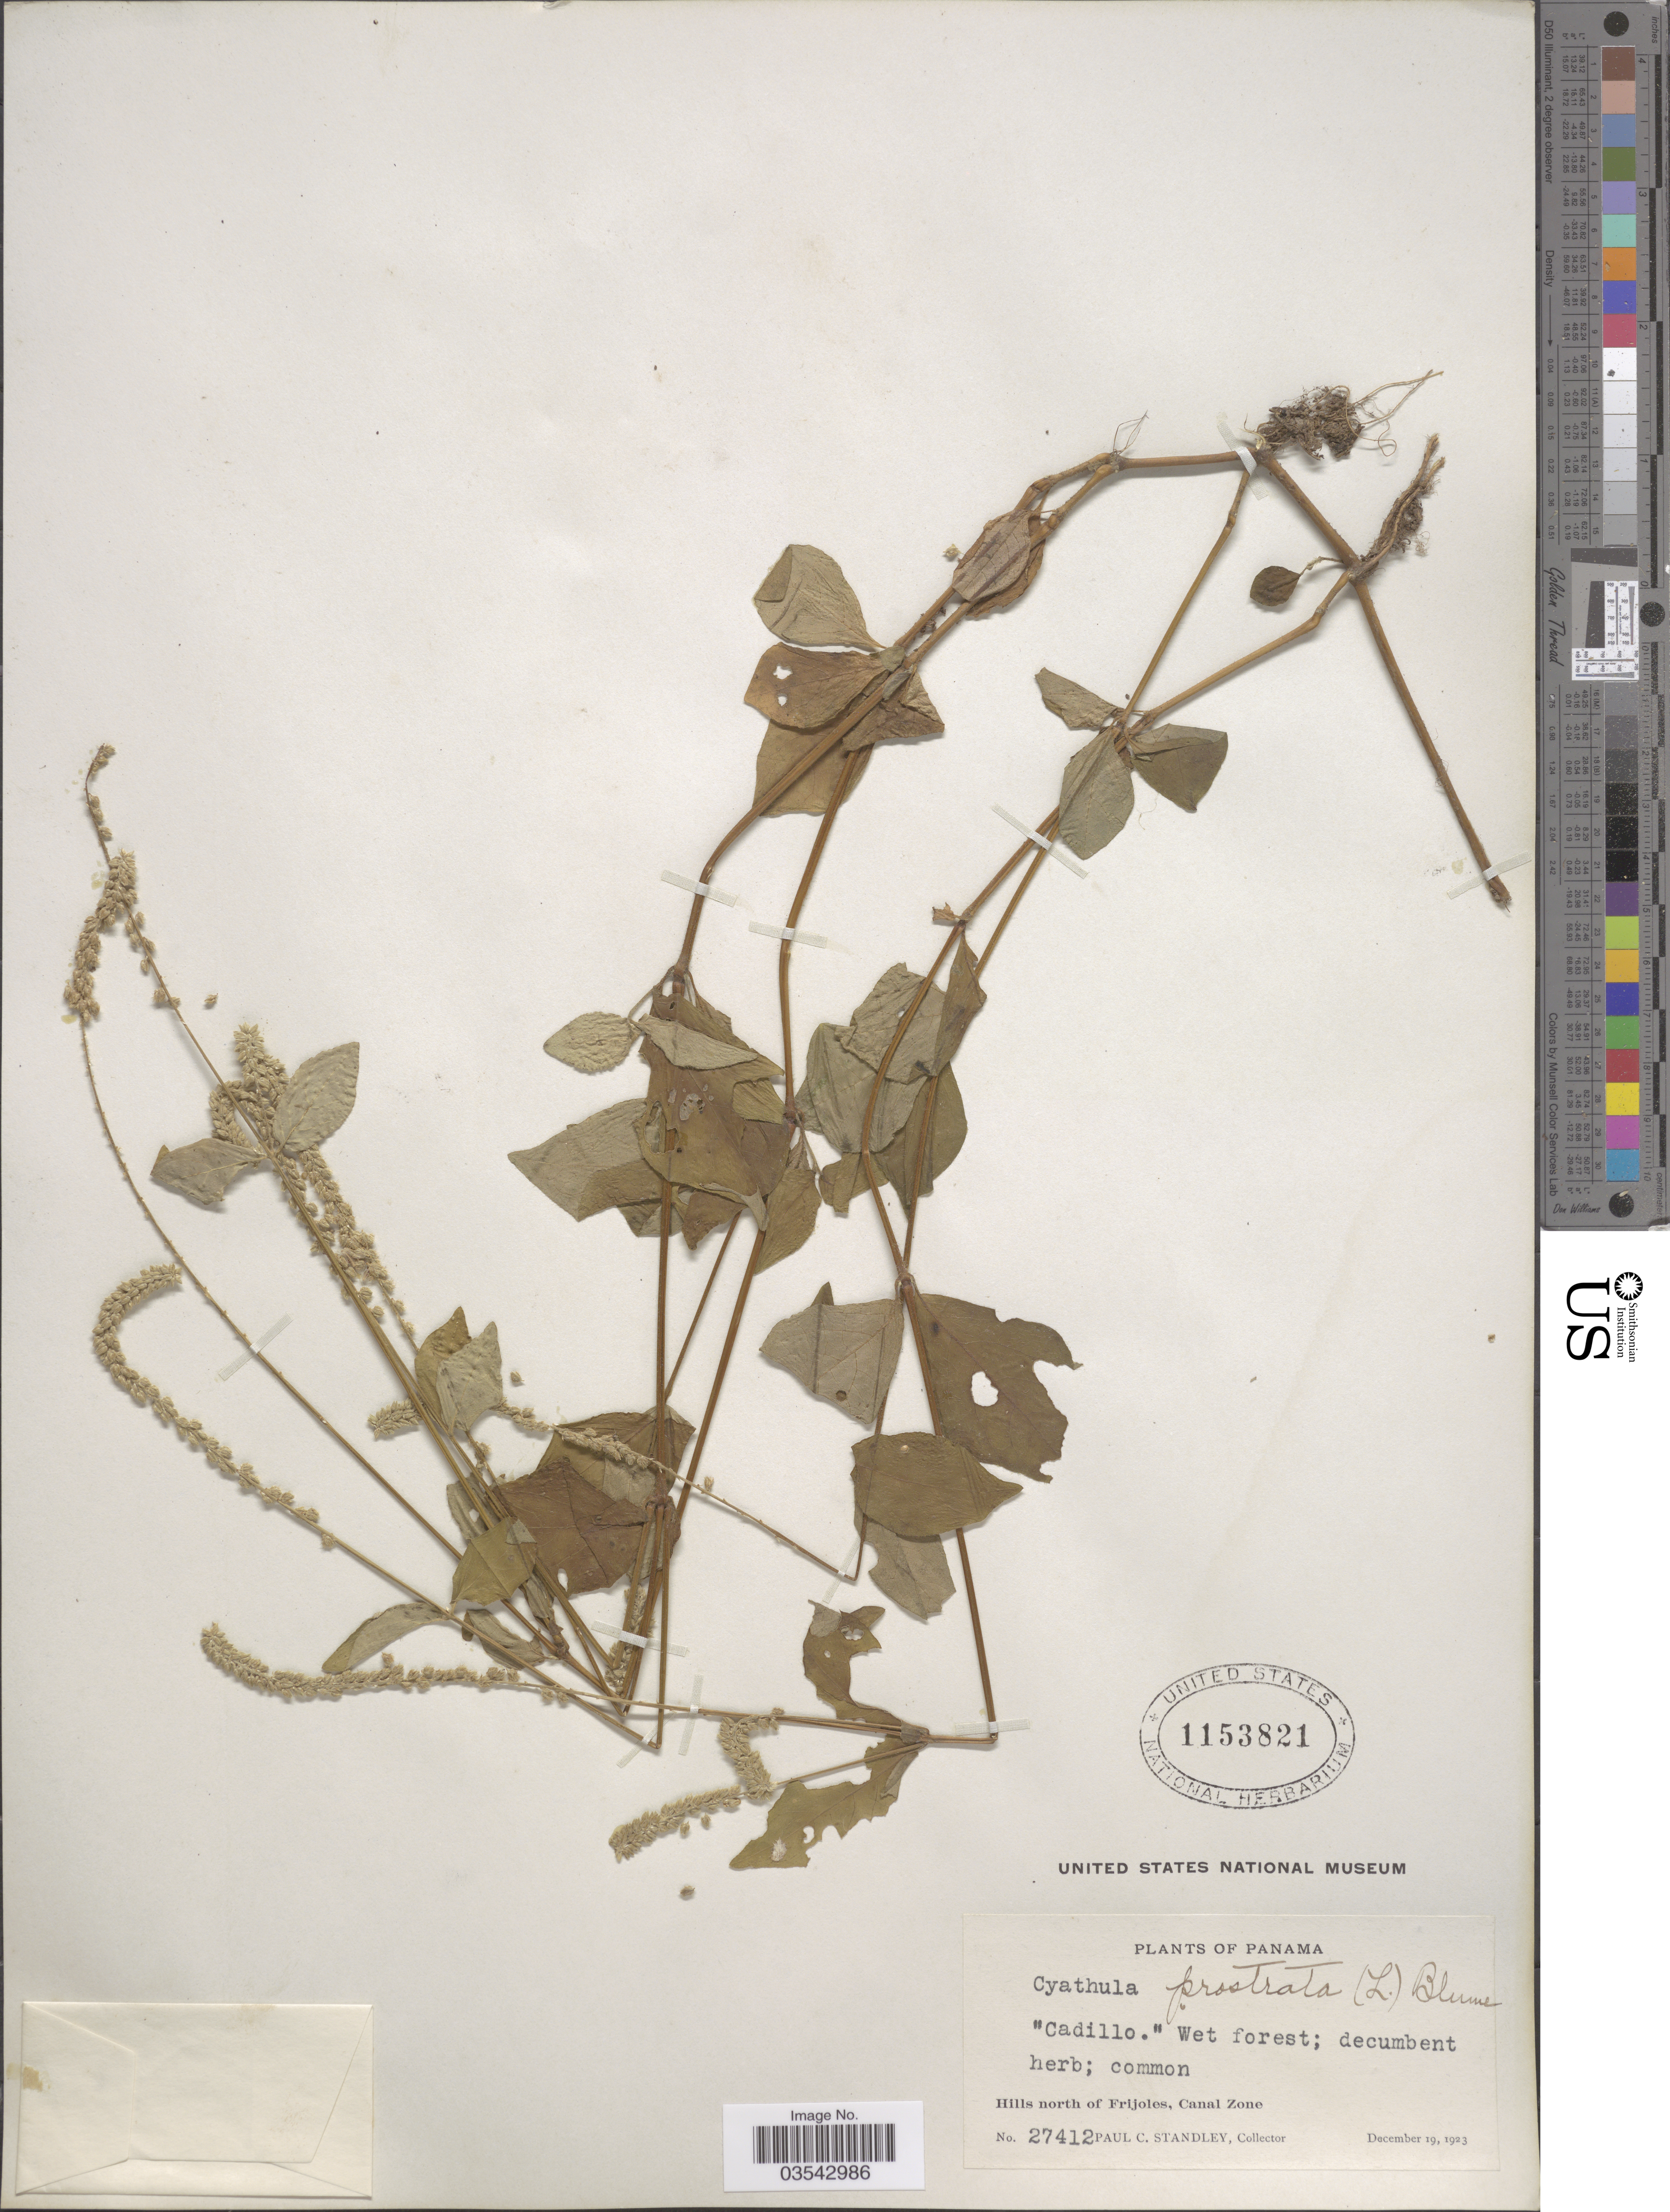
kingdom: Plantae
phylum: Tracheophyta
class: Magnoliopsida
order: Caryophyllales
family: Amaranthaceae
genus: Cyathula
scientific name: Cyathula prostrata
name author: (L.) Blume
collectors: P. C. Standley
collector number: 27412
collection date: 1923-12-19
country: Panama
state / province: Colón / Panamá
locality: Hills north of Frijoles, Canal Zone.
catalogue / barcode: US 1153821